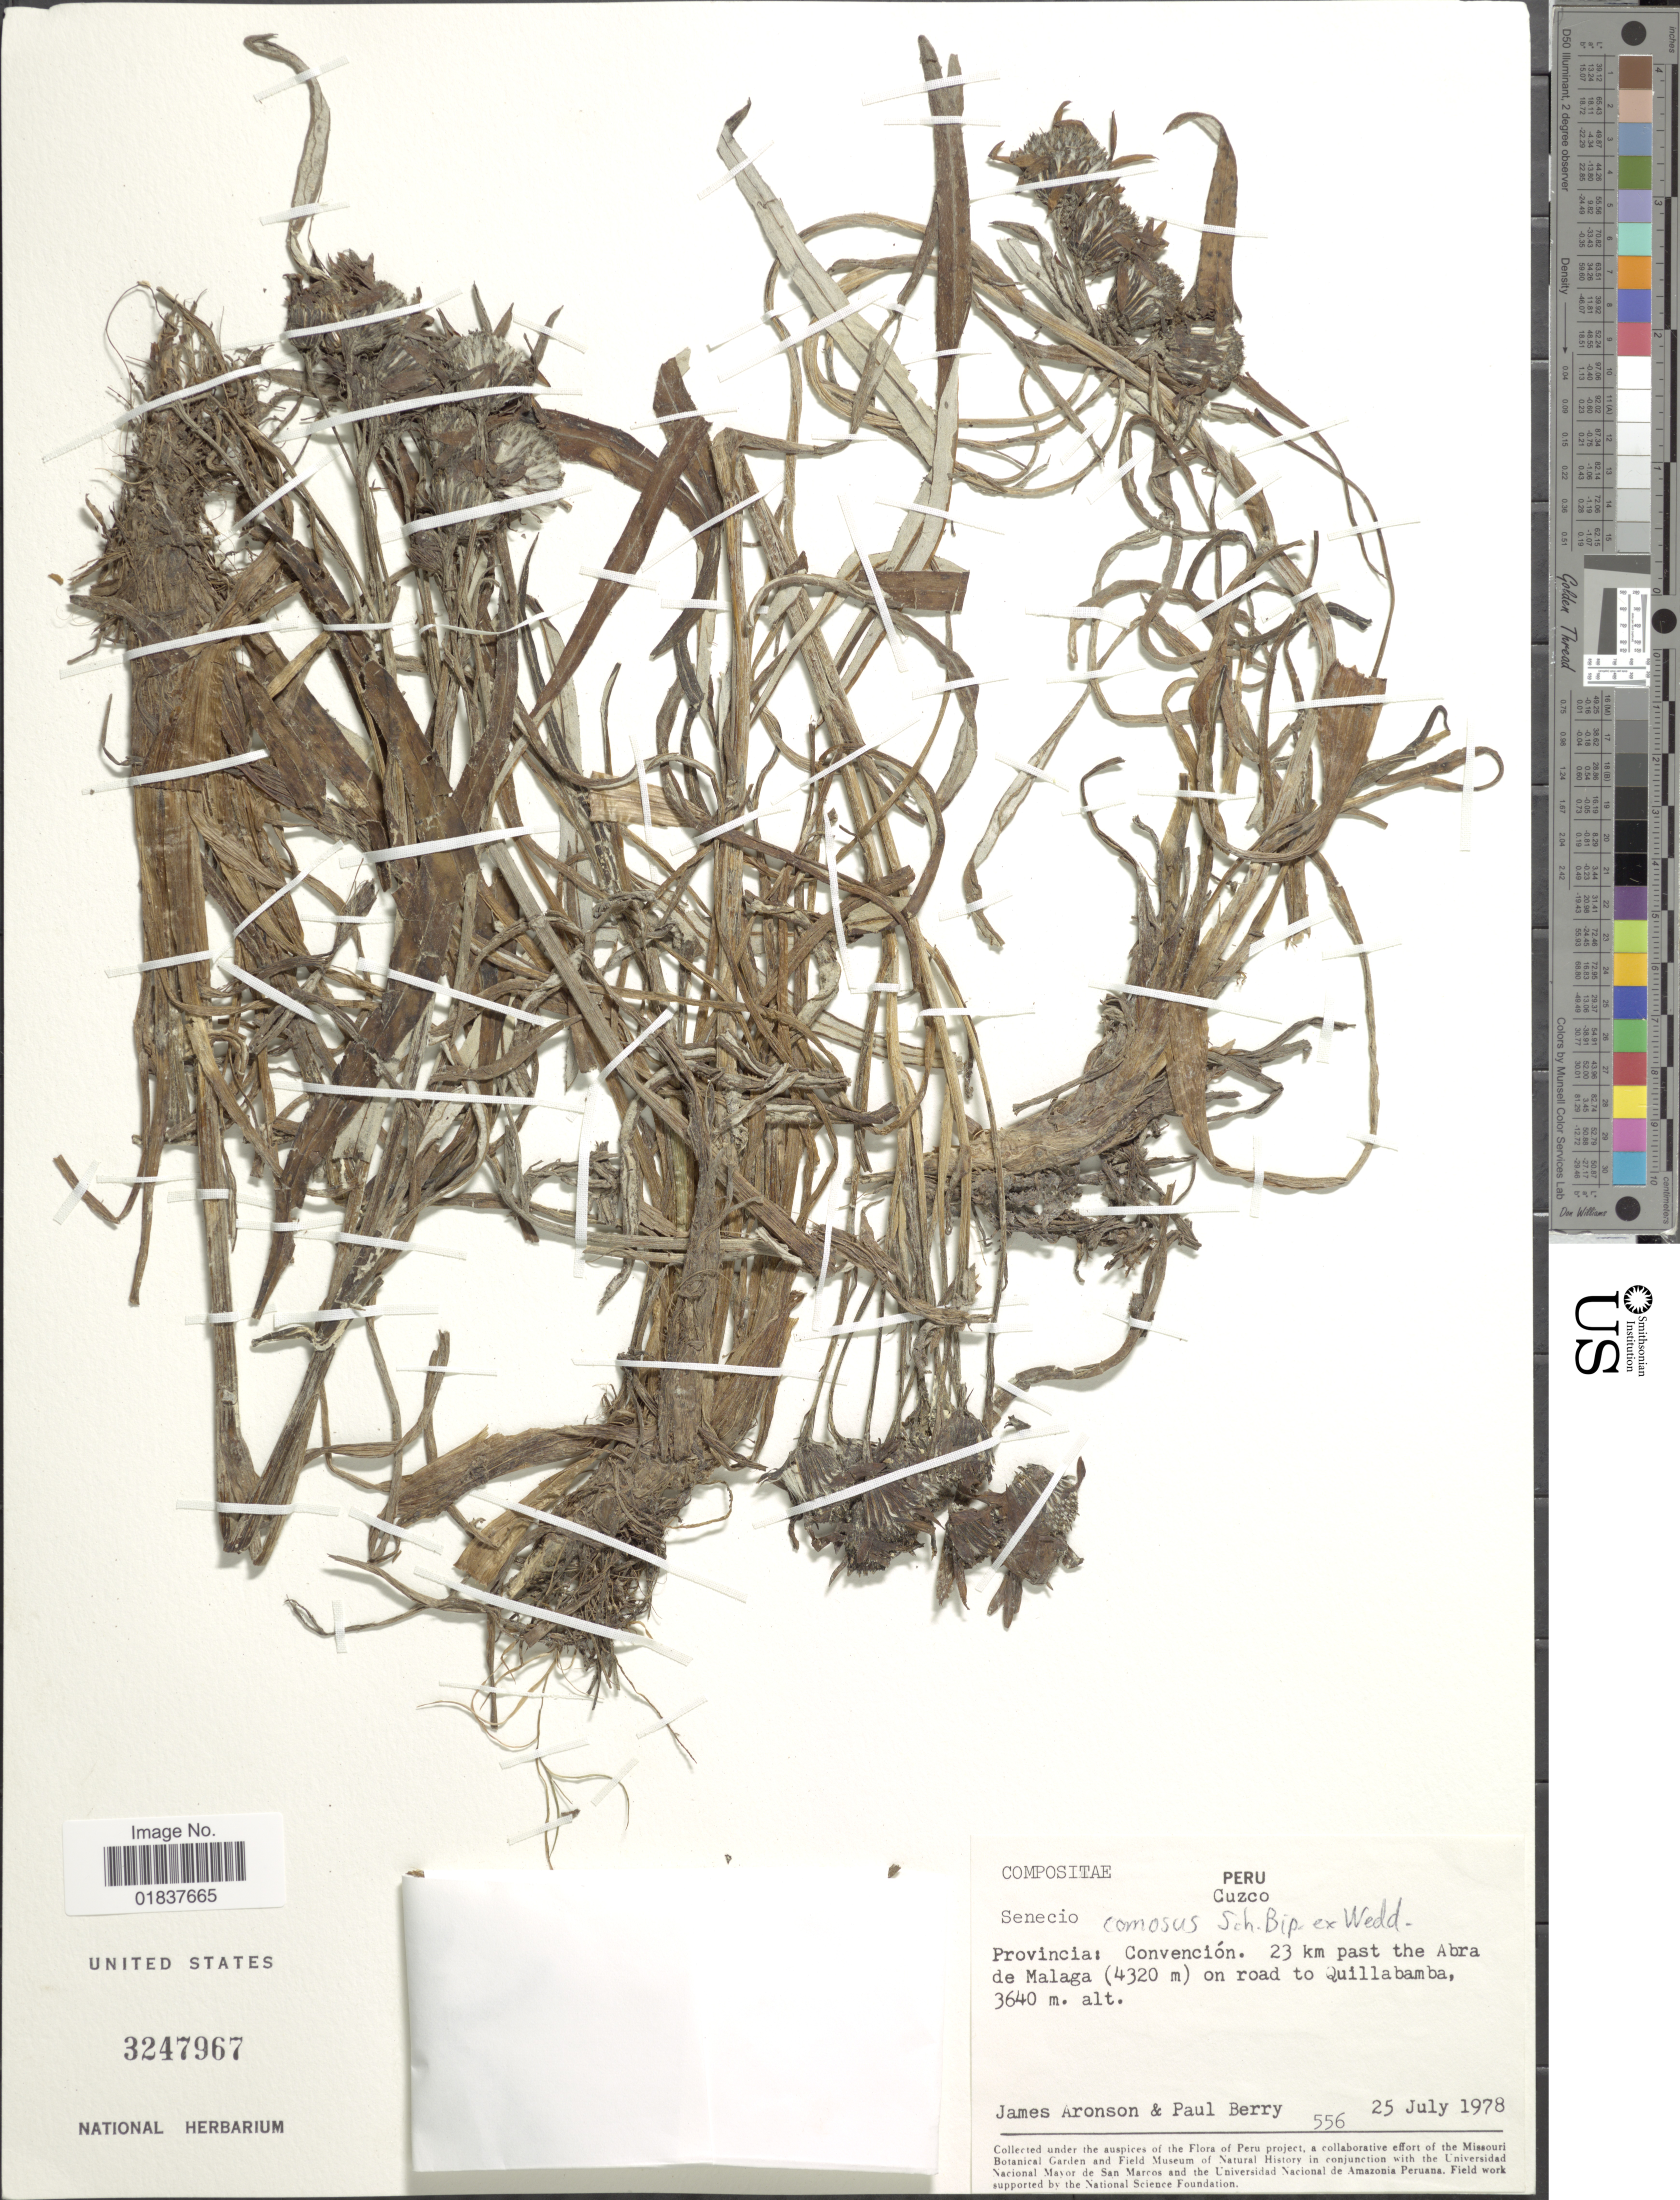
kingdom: Plantae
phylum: Tracheophyta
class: Magnoliopsida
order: Asterales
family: Asteraceae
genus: Senecio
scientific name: Senecio comosus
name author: Sch. Bip.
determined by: Salomon, Luciana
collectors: J. Aronson & P. T. Berry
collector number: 556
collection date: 1978-07-25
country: Peru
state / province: Cusco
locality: Provincia Convencion, 23 km past the Abra de Malaga on road to Quillabamba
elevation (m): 3640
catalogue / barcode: US 3247967